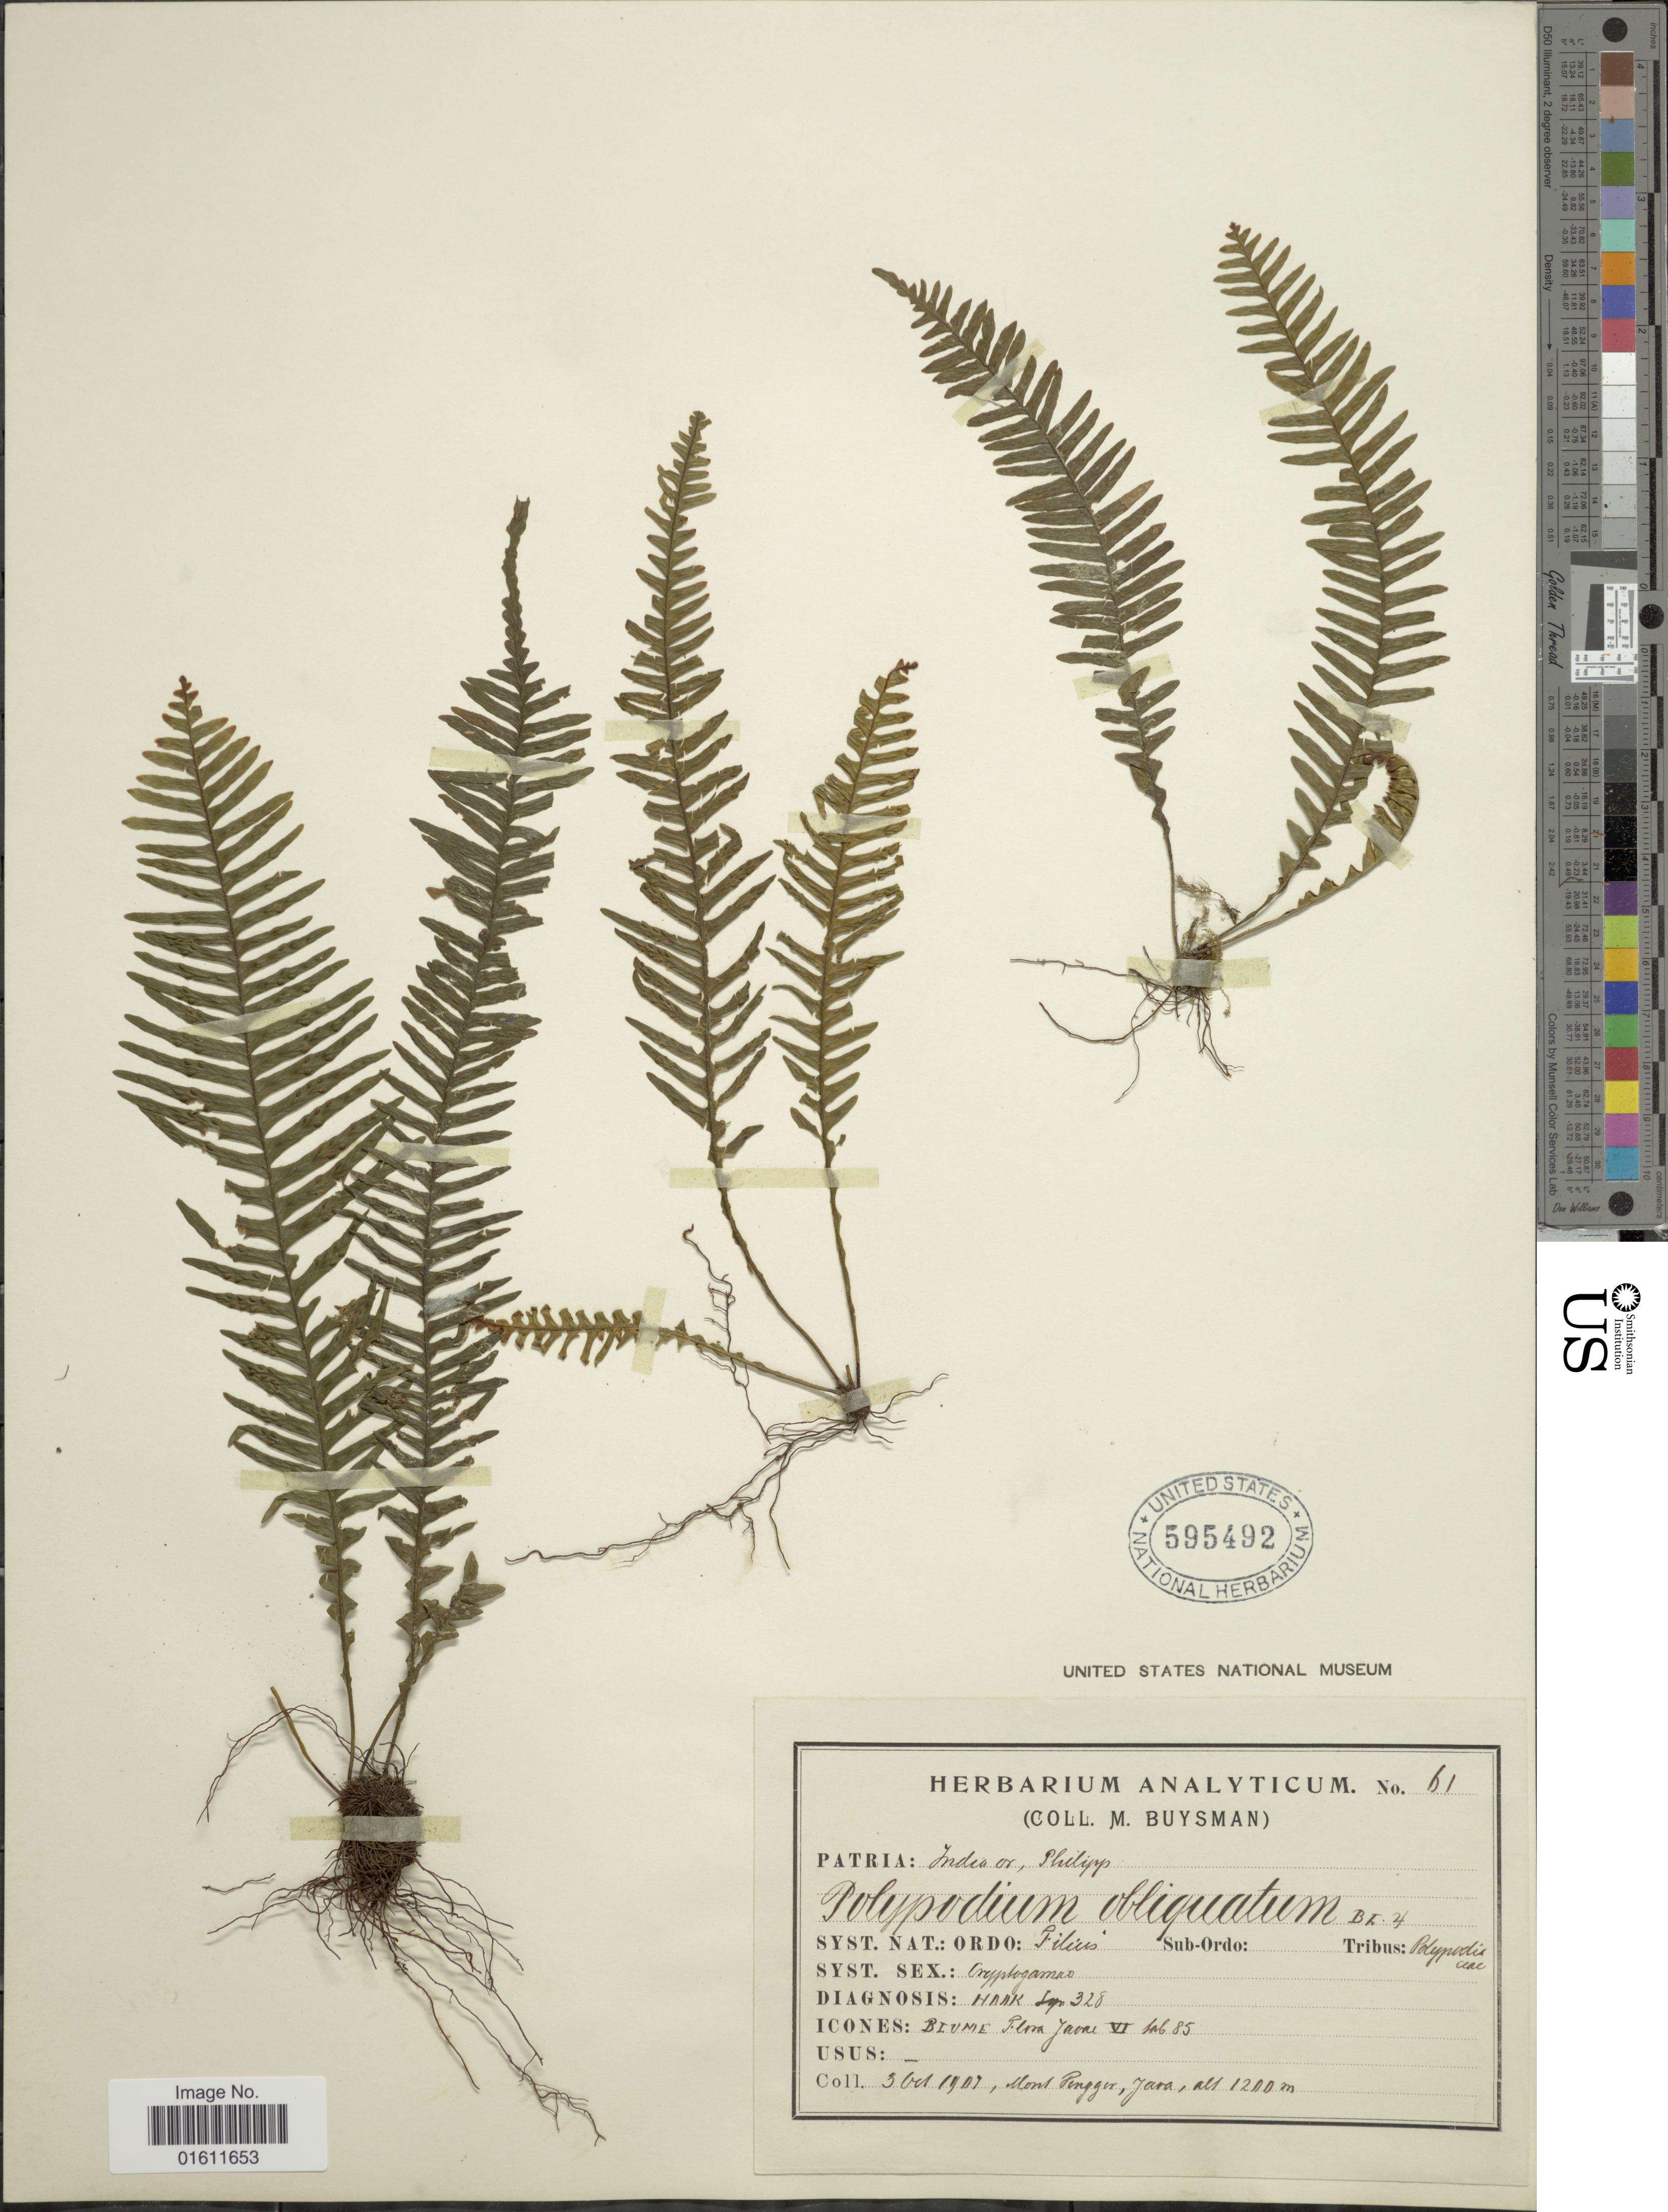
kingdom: Plantae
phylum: Tracheophyta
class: Polypodiopsida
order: Polypodiales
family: Polypodiaceae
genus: Prosaptia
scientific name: Prosaptia obliquata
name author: (Blume) Mett.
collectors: M. Buysman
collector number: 61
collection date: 1907-10-03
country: Indonesia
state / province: Java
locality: Blume Flora Javae, Mont Pengger. [interpreted]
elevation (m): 1200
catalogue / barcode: US 595492